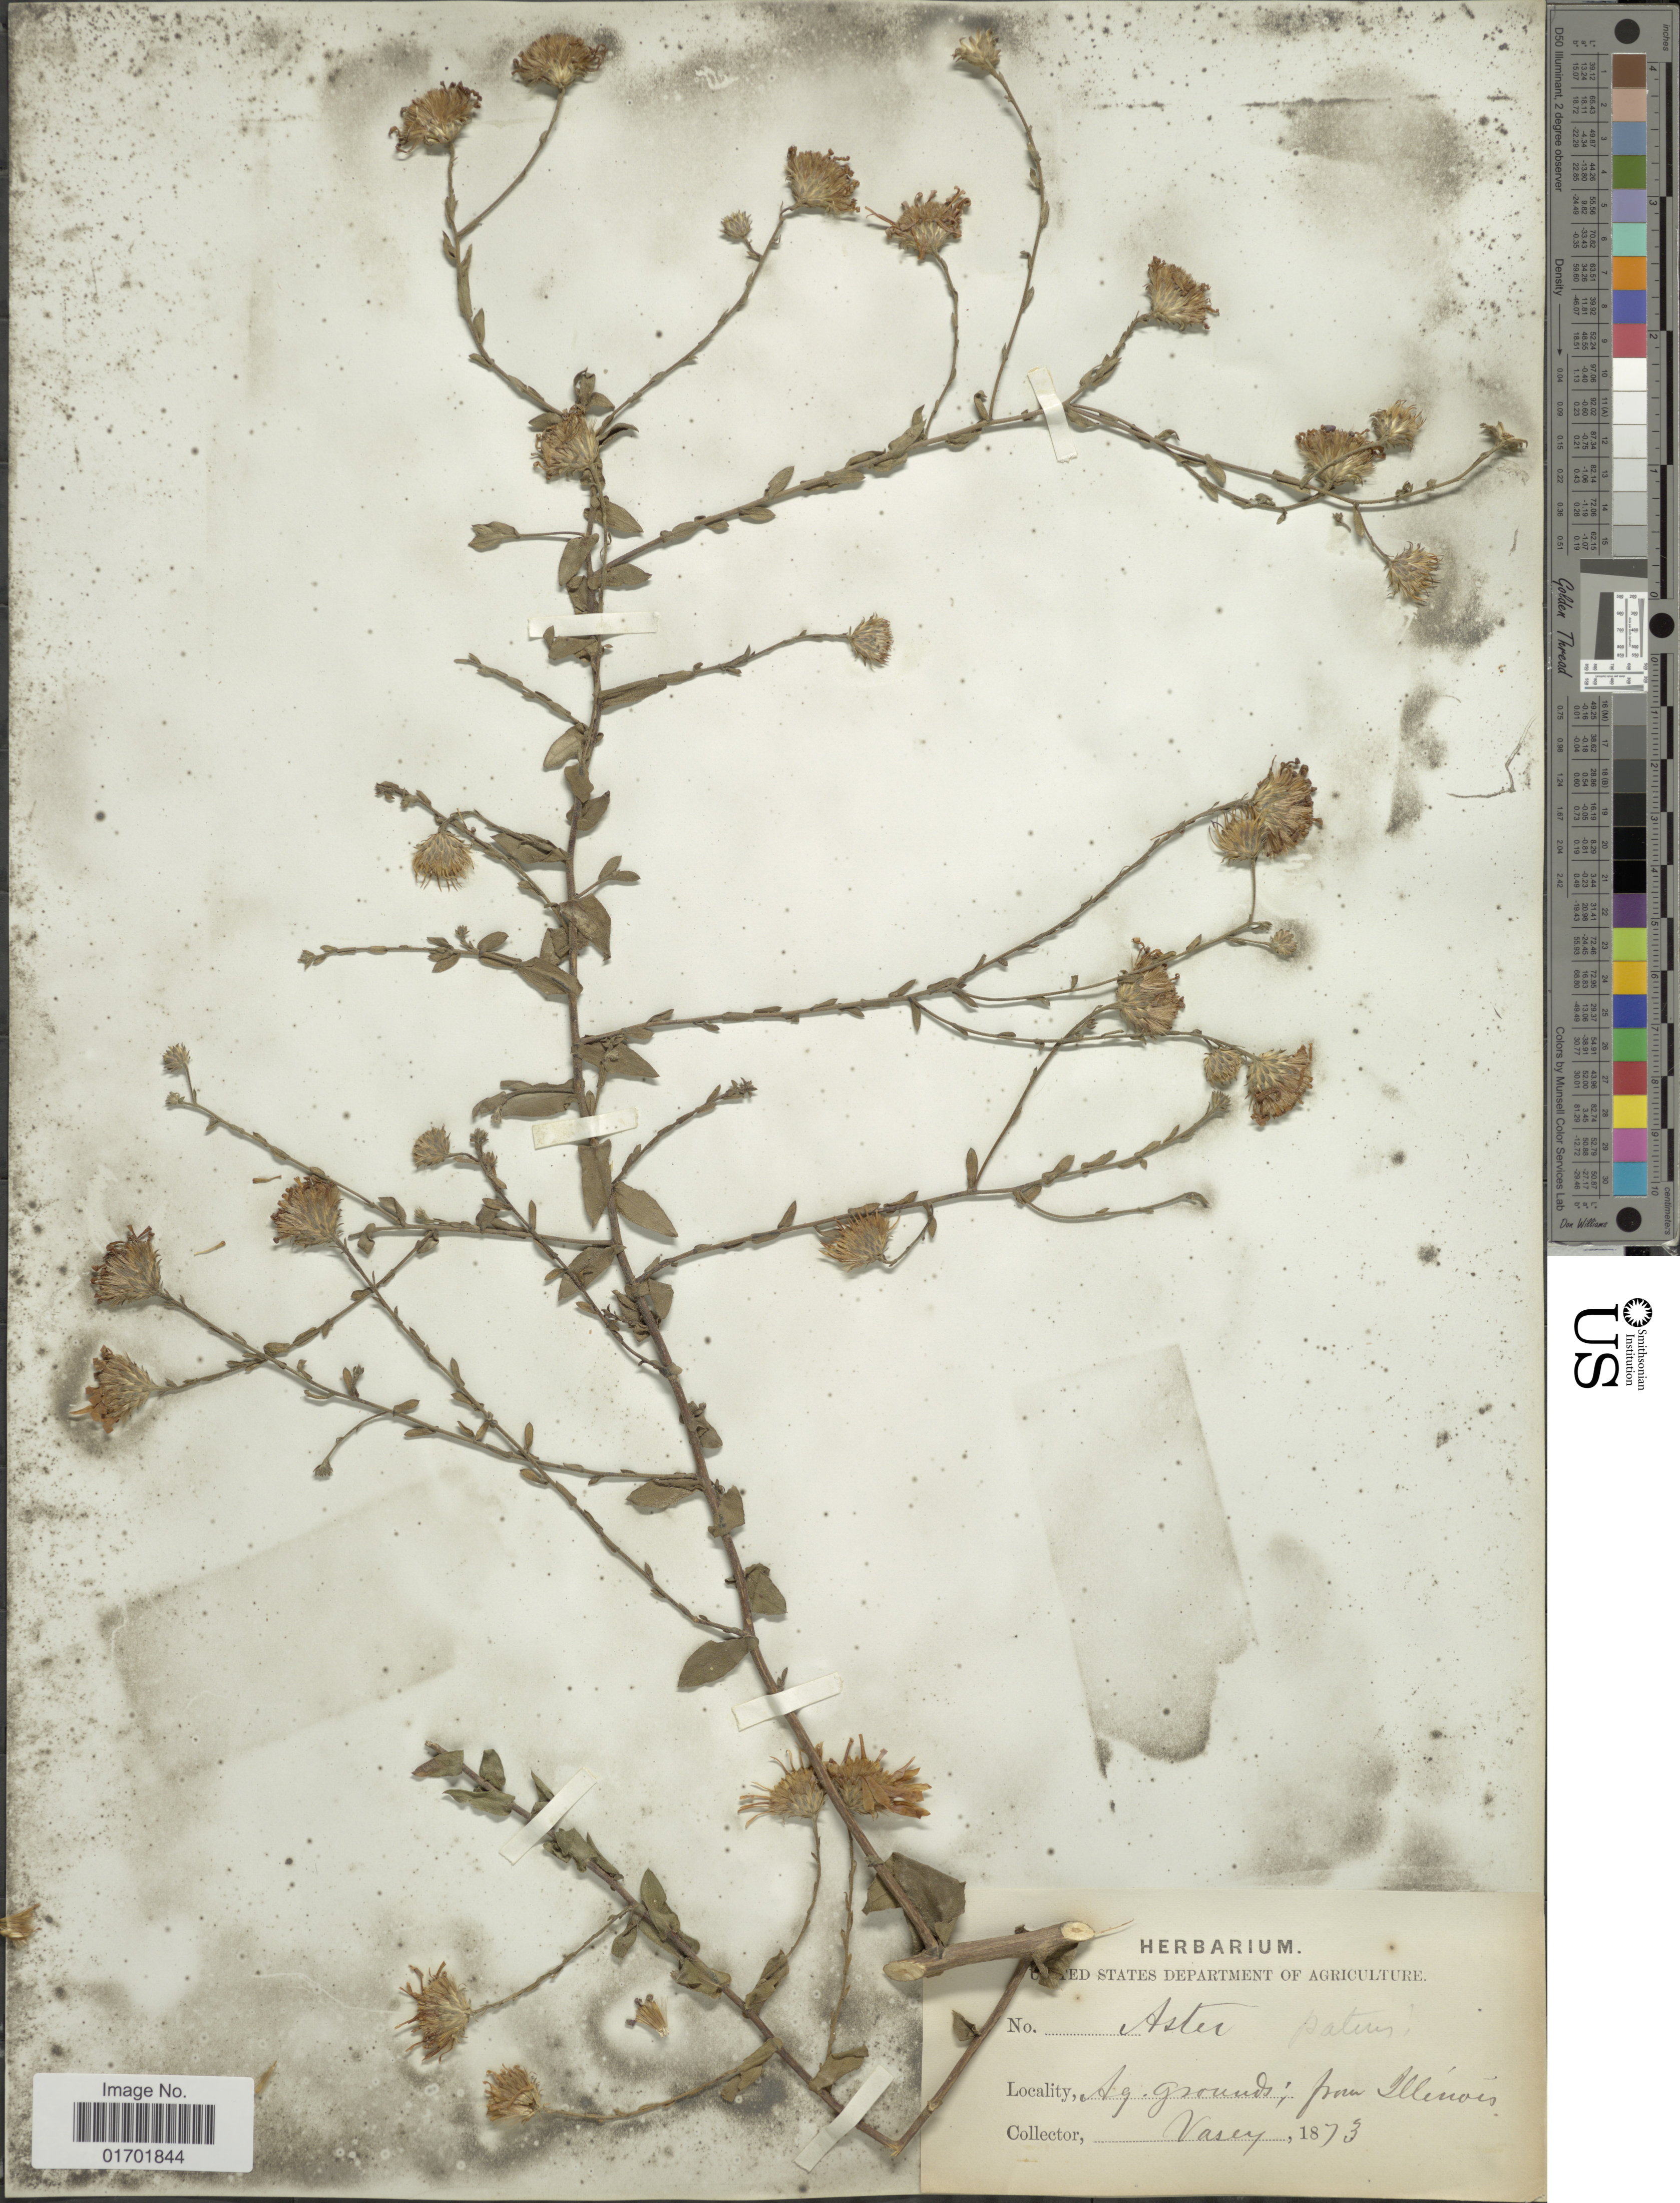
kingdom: Plantae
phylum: Tracheophyta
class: Magnoliopsida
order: Asterales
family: Asteraceae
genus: Symphyotrichum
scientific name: Symphyotrichum patens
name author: (Aiton) G.L. Nesom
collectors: Vasey, --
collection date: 1873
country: United States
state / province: Illinois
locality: Ag. Grounds, from Illinois.